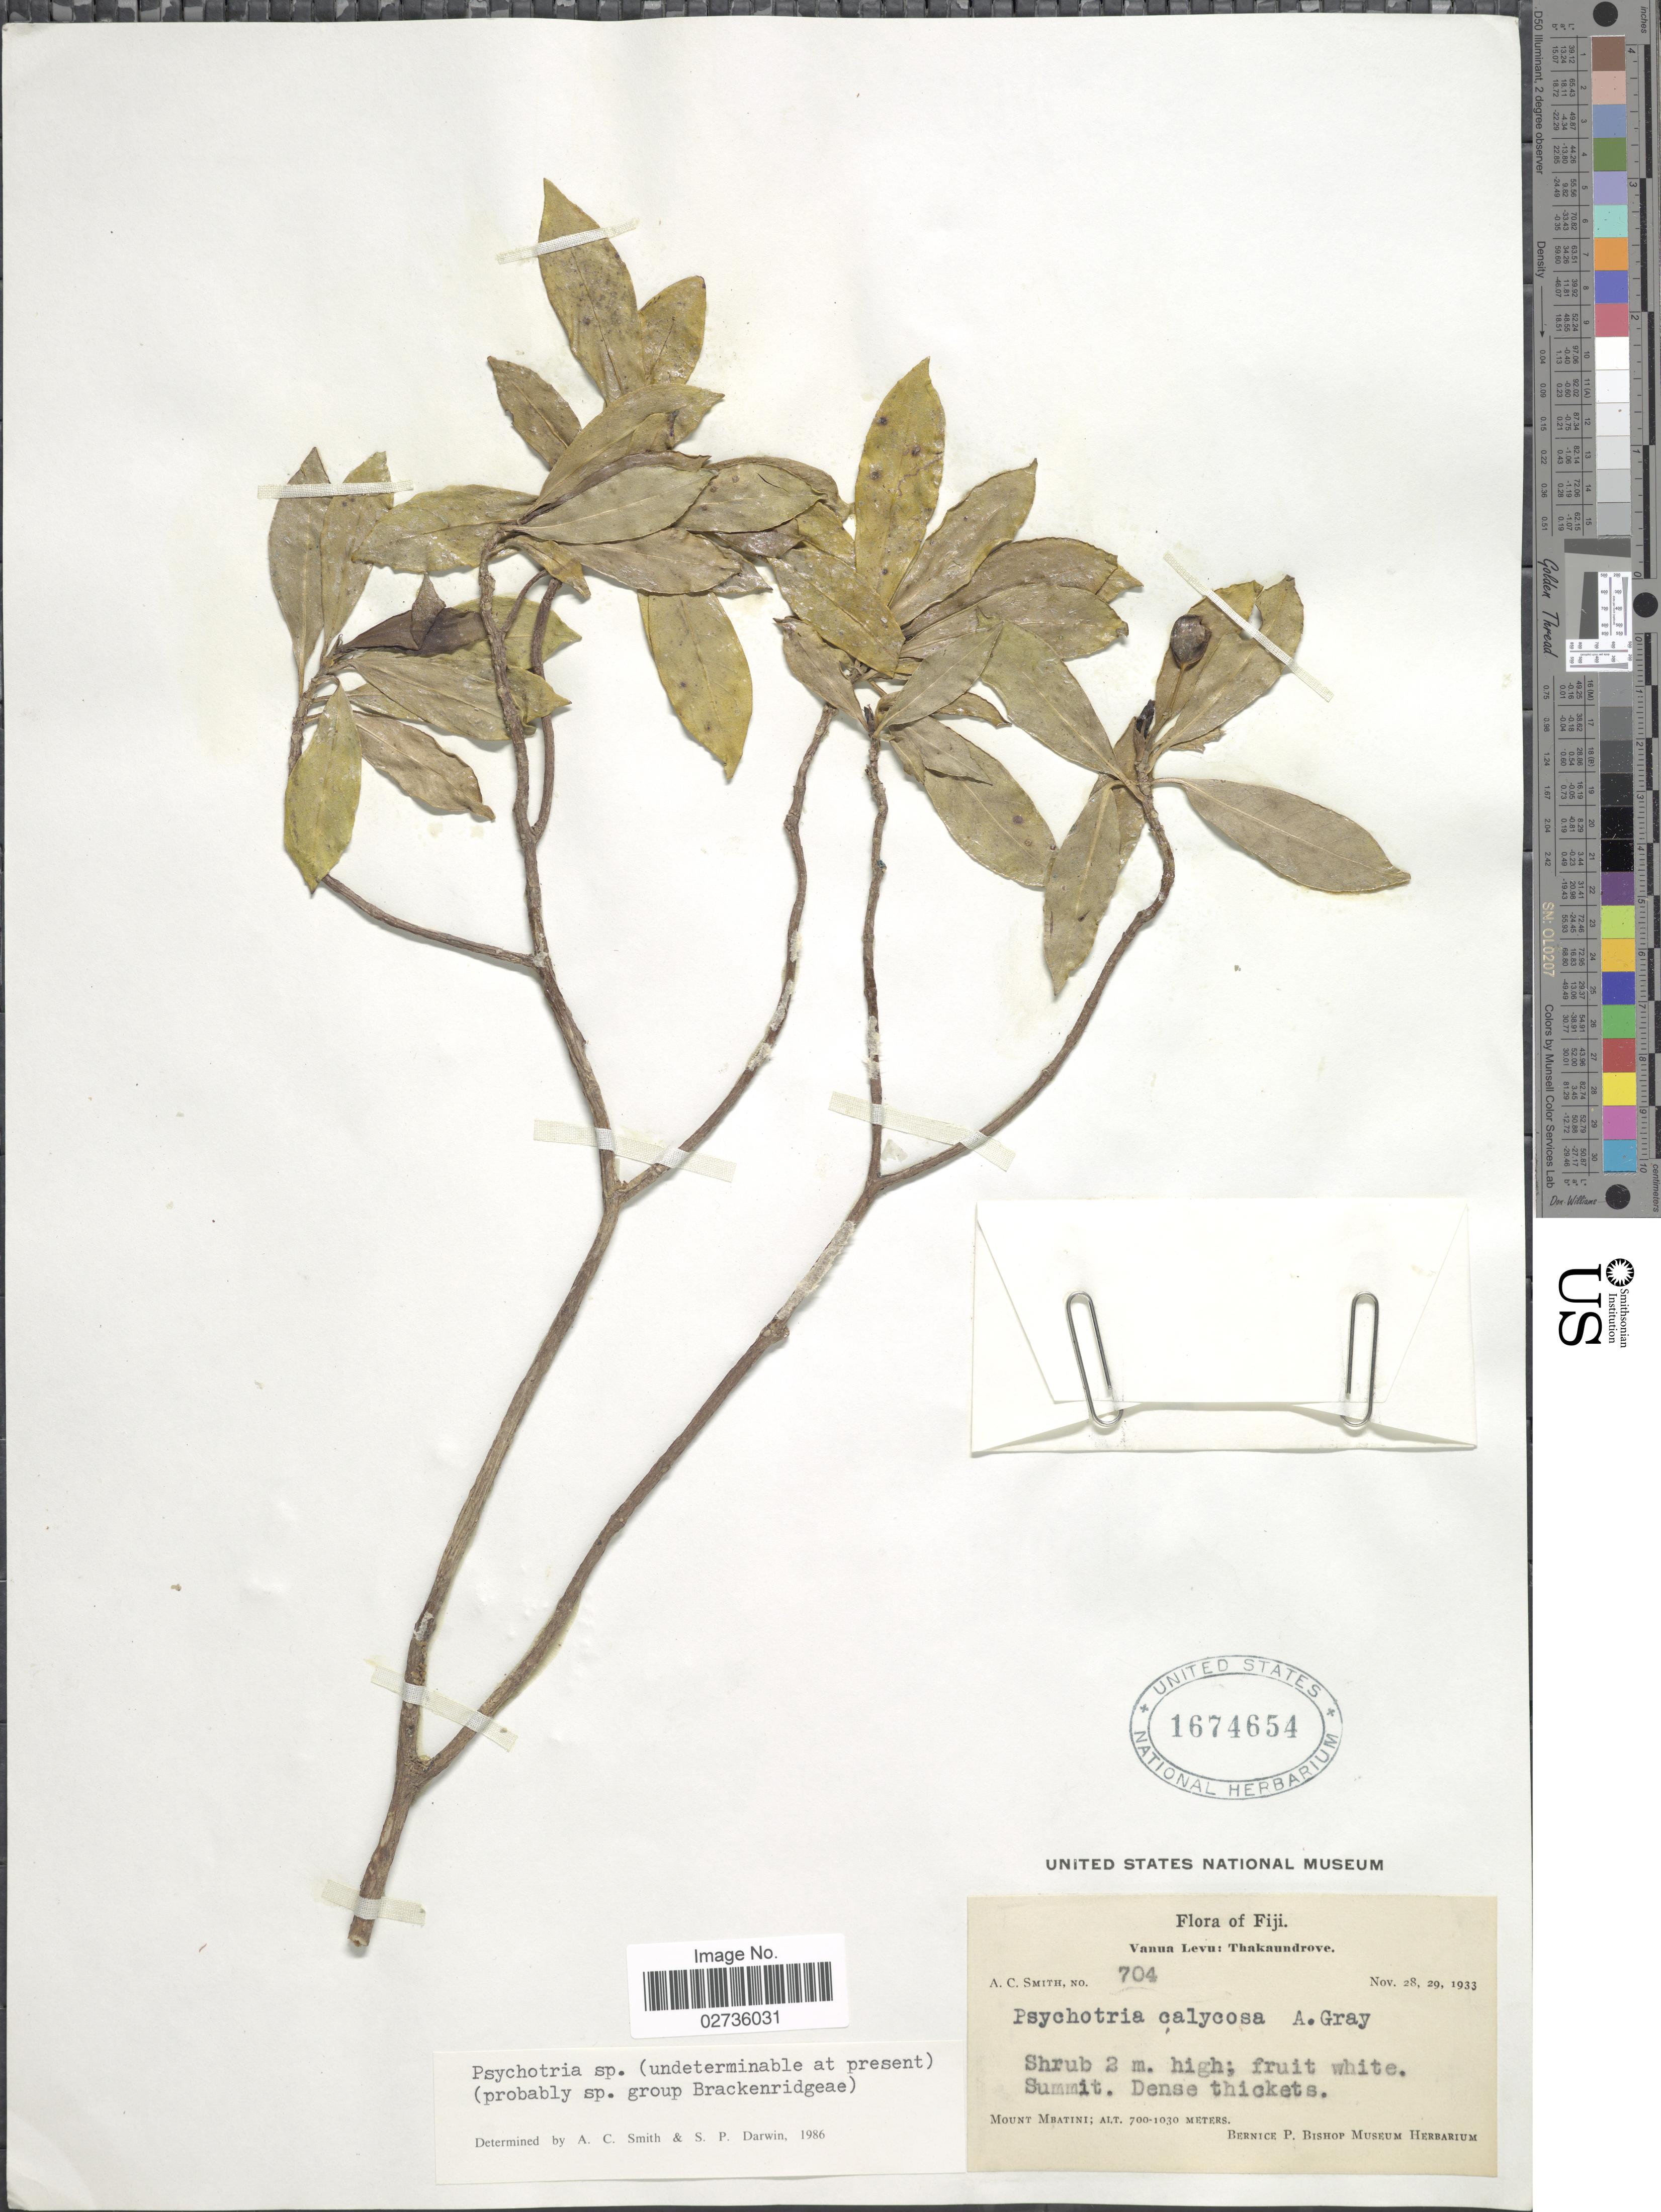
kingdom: Plantae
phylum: Tracheophyta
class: Magnoliopsida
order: Gentianales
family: Rubiaceae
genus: Psychotria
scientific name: Psychotria brackenridgei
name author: A. Gray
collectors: A. C. Smith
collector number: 704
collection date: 1933-11-28/1933-11-29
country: Fiji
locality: Vanua Levu: Thakaundrove. Summit. Mount Mbatini.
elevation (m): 700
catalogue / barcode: US 1674654